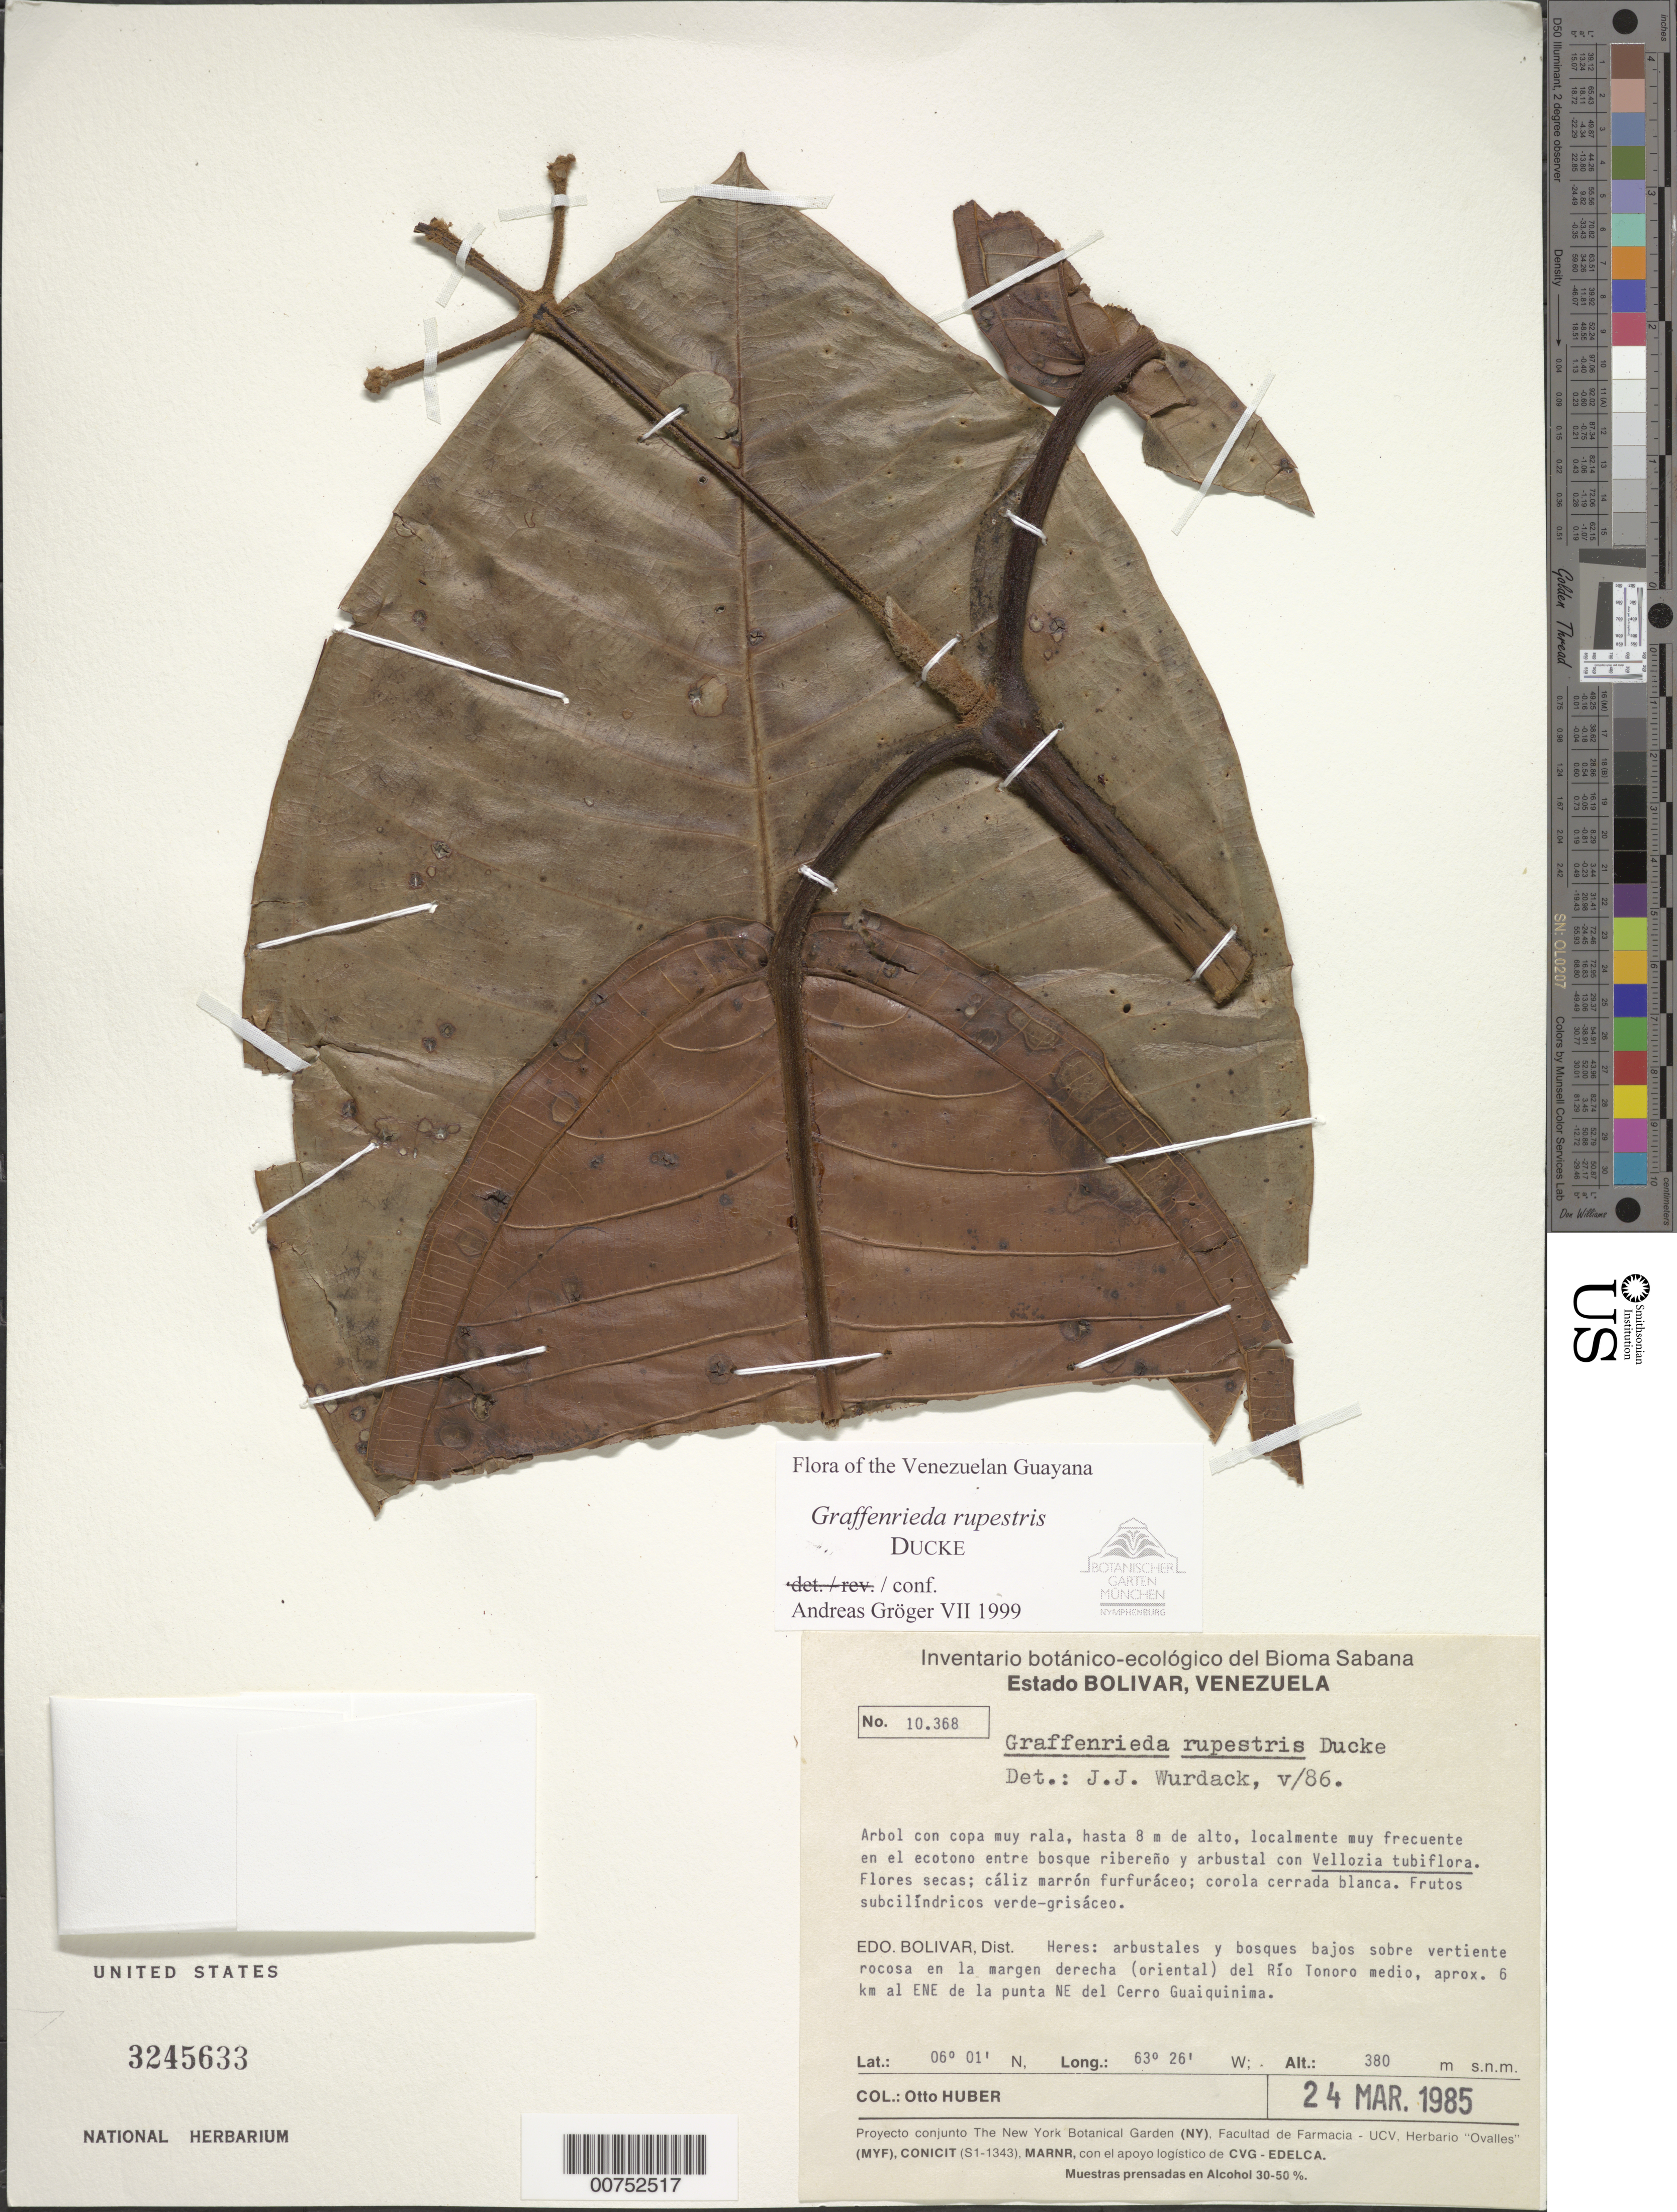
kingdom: Plantae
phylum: Tracheophyta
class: Magnoliopsida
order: Myrtales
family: Melastomataceae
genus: Graffenrieda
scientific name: Graffenrieda rupestris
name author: Ducke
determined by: Gröger, A.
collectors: O. Huber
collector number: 10368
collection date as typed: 24-Mar-85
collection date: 1985-03-24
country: Venezuela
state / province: Bolívar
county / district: Heres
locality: Río Trueno, 6 km ENE de la punta NE del Cerro Guaiquinima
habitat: Ecotono entre bosque ribereno y arbustal con Vellozia tubiflora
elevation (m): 380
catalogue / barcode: US 3245633